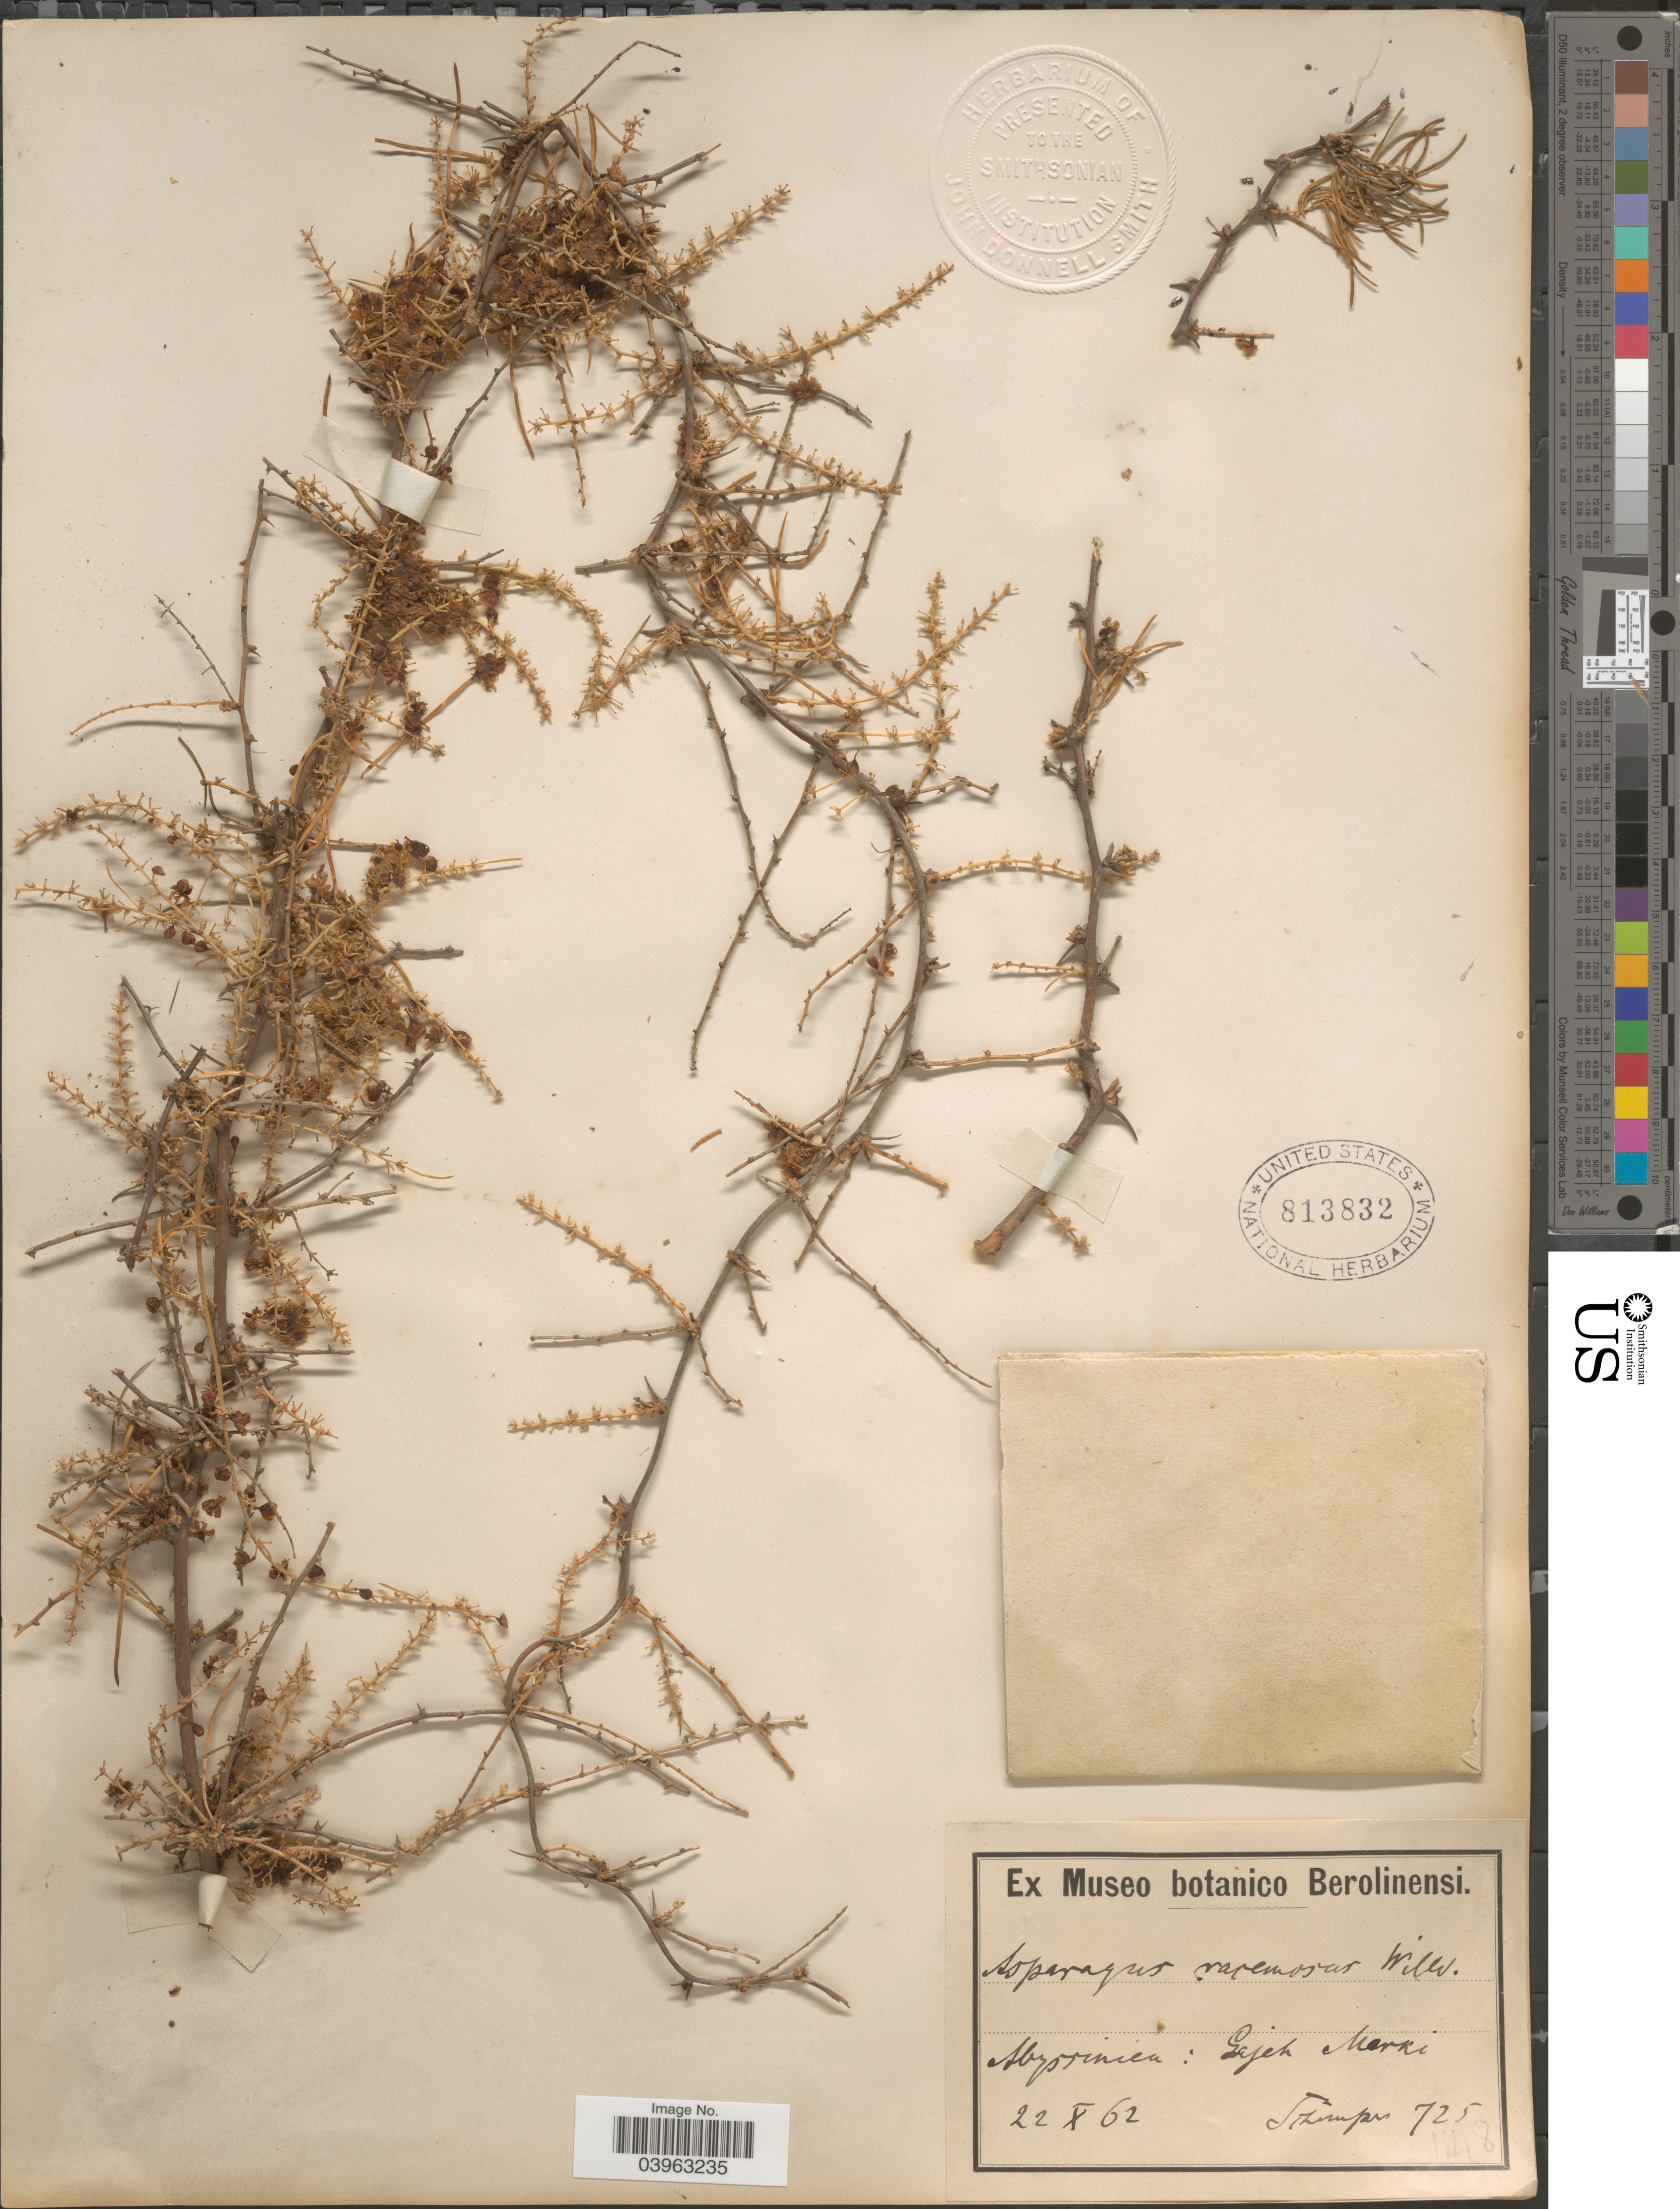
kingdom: Plantae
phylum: Tracheophyta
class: Liliopsida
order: Asparagales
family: Asparagaceae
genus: Asparagus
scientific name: Asparagus racemosus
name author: Willd.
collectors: -. Schimper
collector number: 725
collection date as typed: Transcribed d/m/y: 22/10/62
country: Ethiopia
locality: Abyssinien: Gajeh Merki.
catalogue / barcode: US 813832